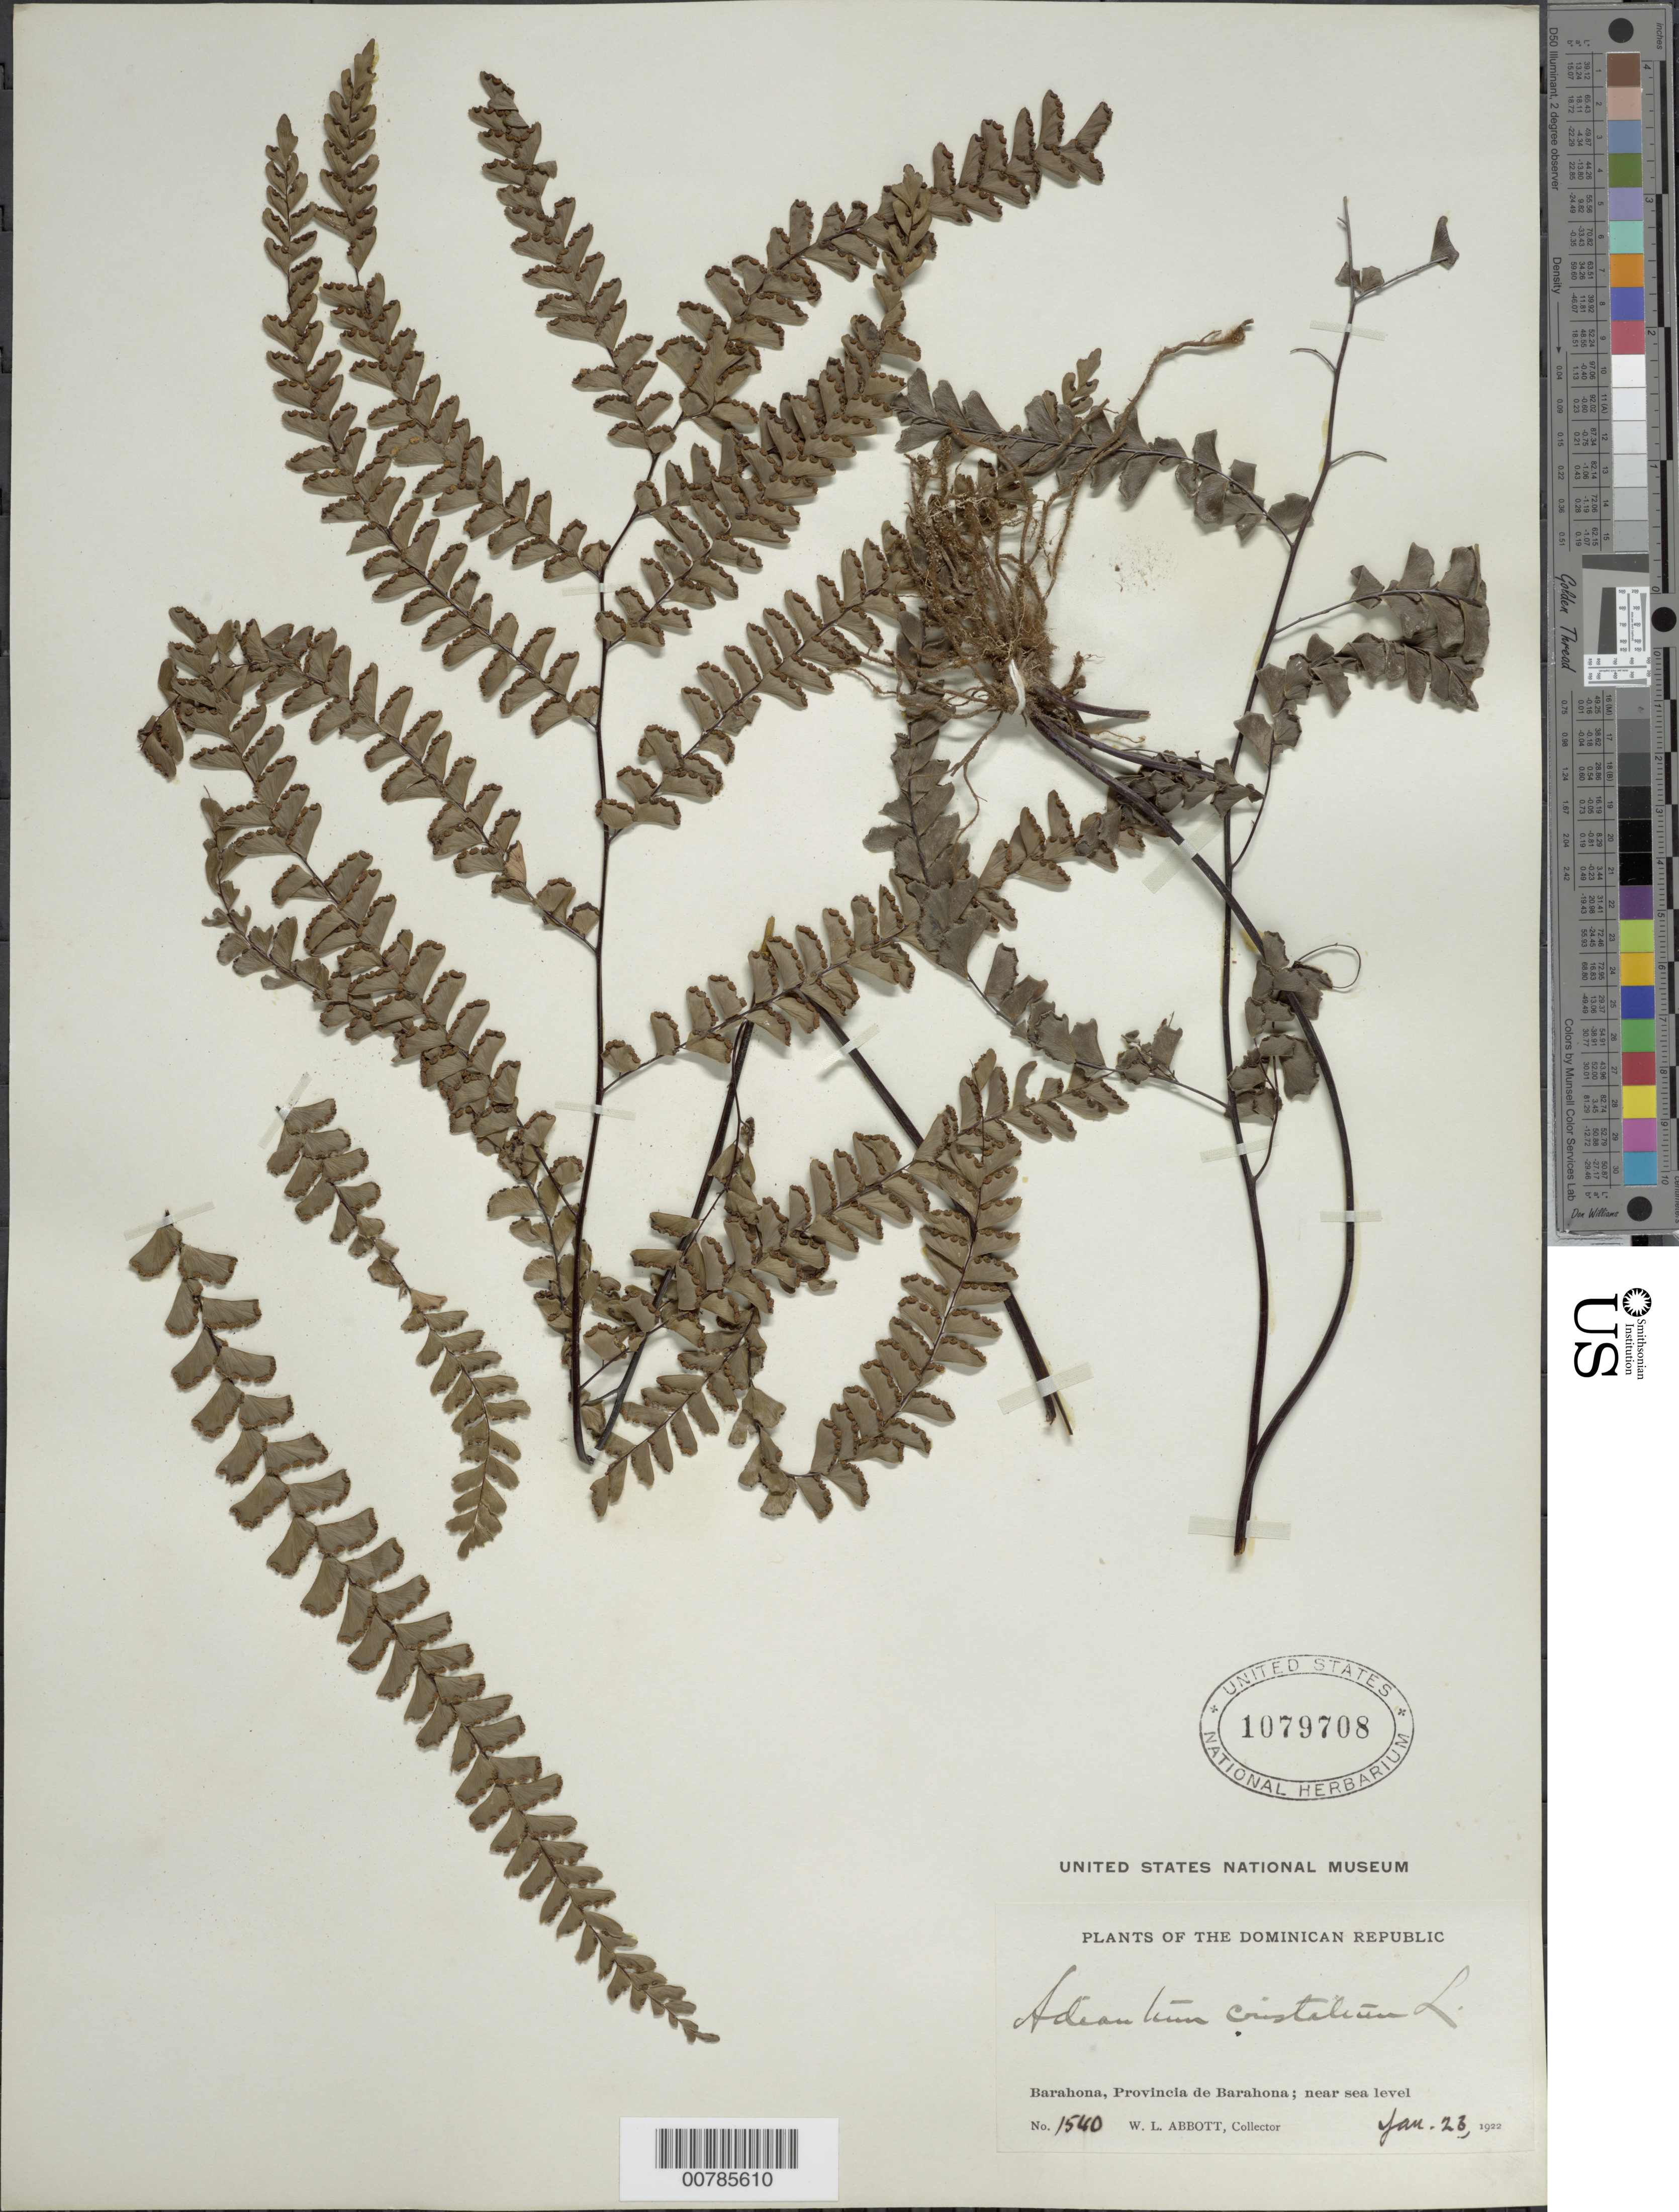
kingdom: Plantae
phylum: Tracheophyta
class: Polypodiopsida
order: Polypodiales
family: Pteridaceae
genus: Adiantum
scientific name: Adiantum pyramidale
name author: (L.) Willd.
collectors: W. L. Abbott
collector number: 1540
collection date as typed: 23 Jan 1922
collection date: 1922-01-23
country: Dominican Republic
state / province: Barahona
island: Hispaniola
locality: Barahona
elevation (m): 0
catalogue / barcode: US 1079708